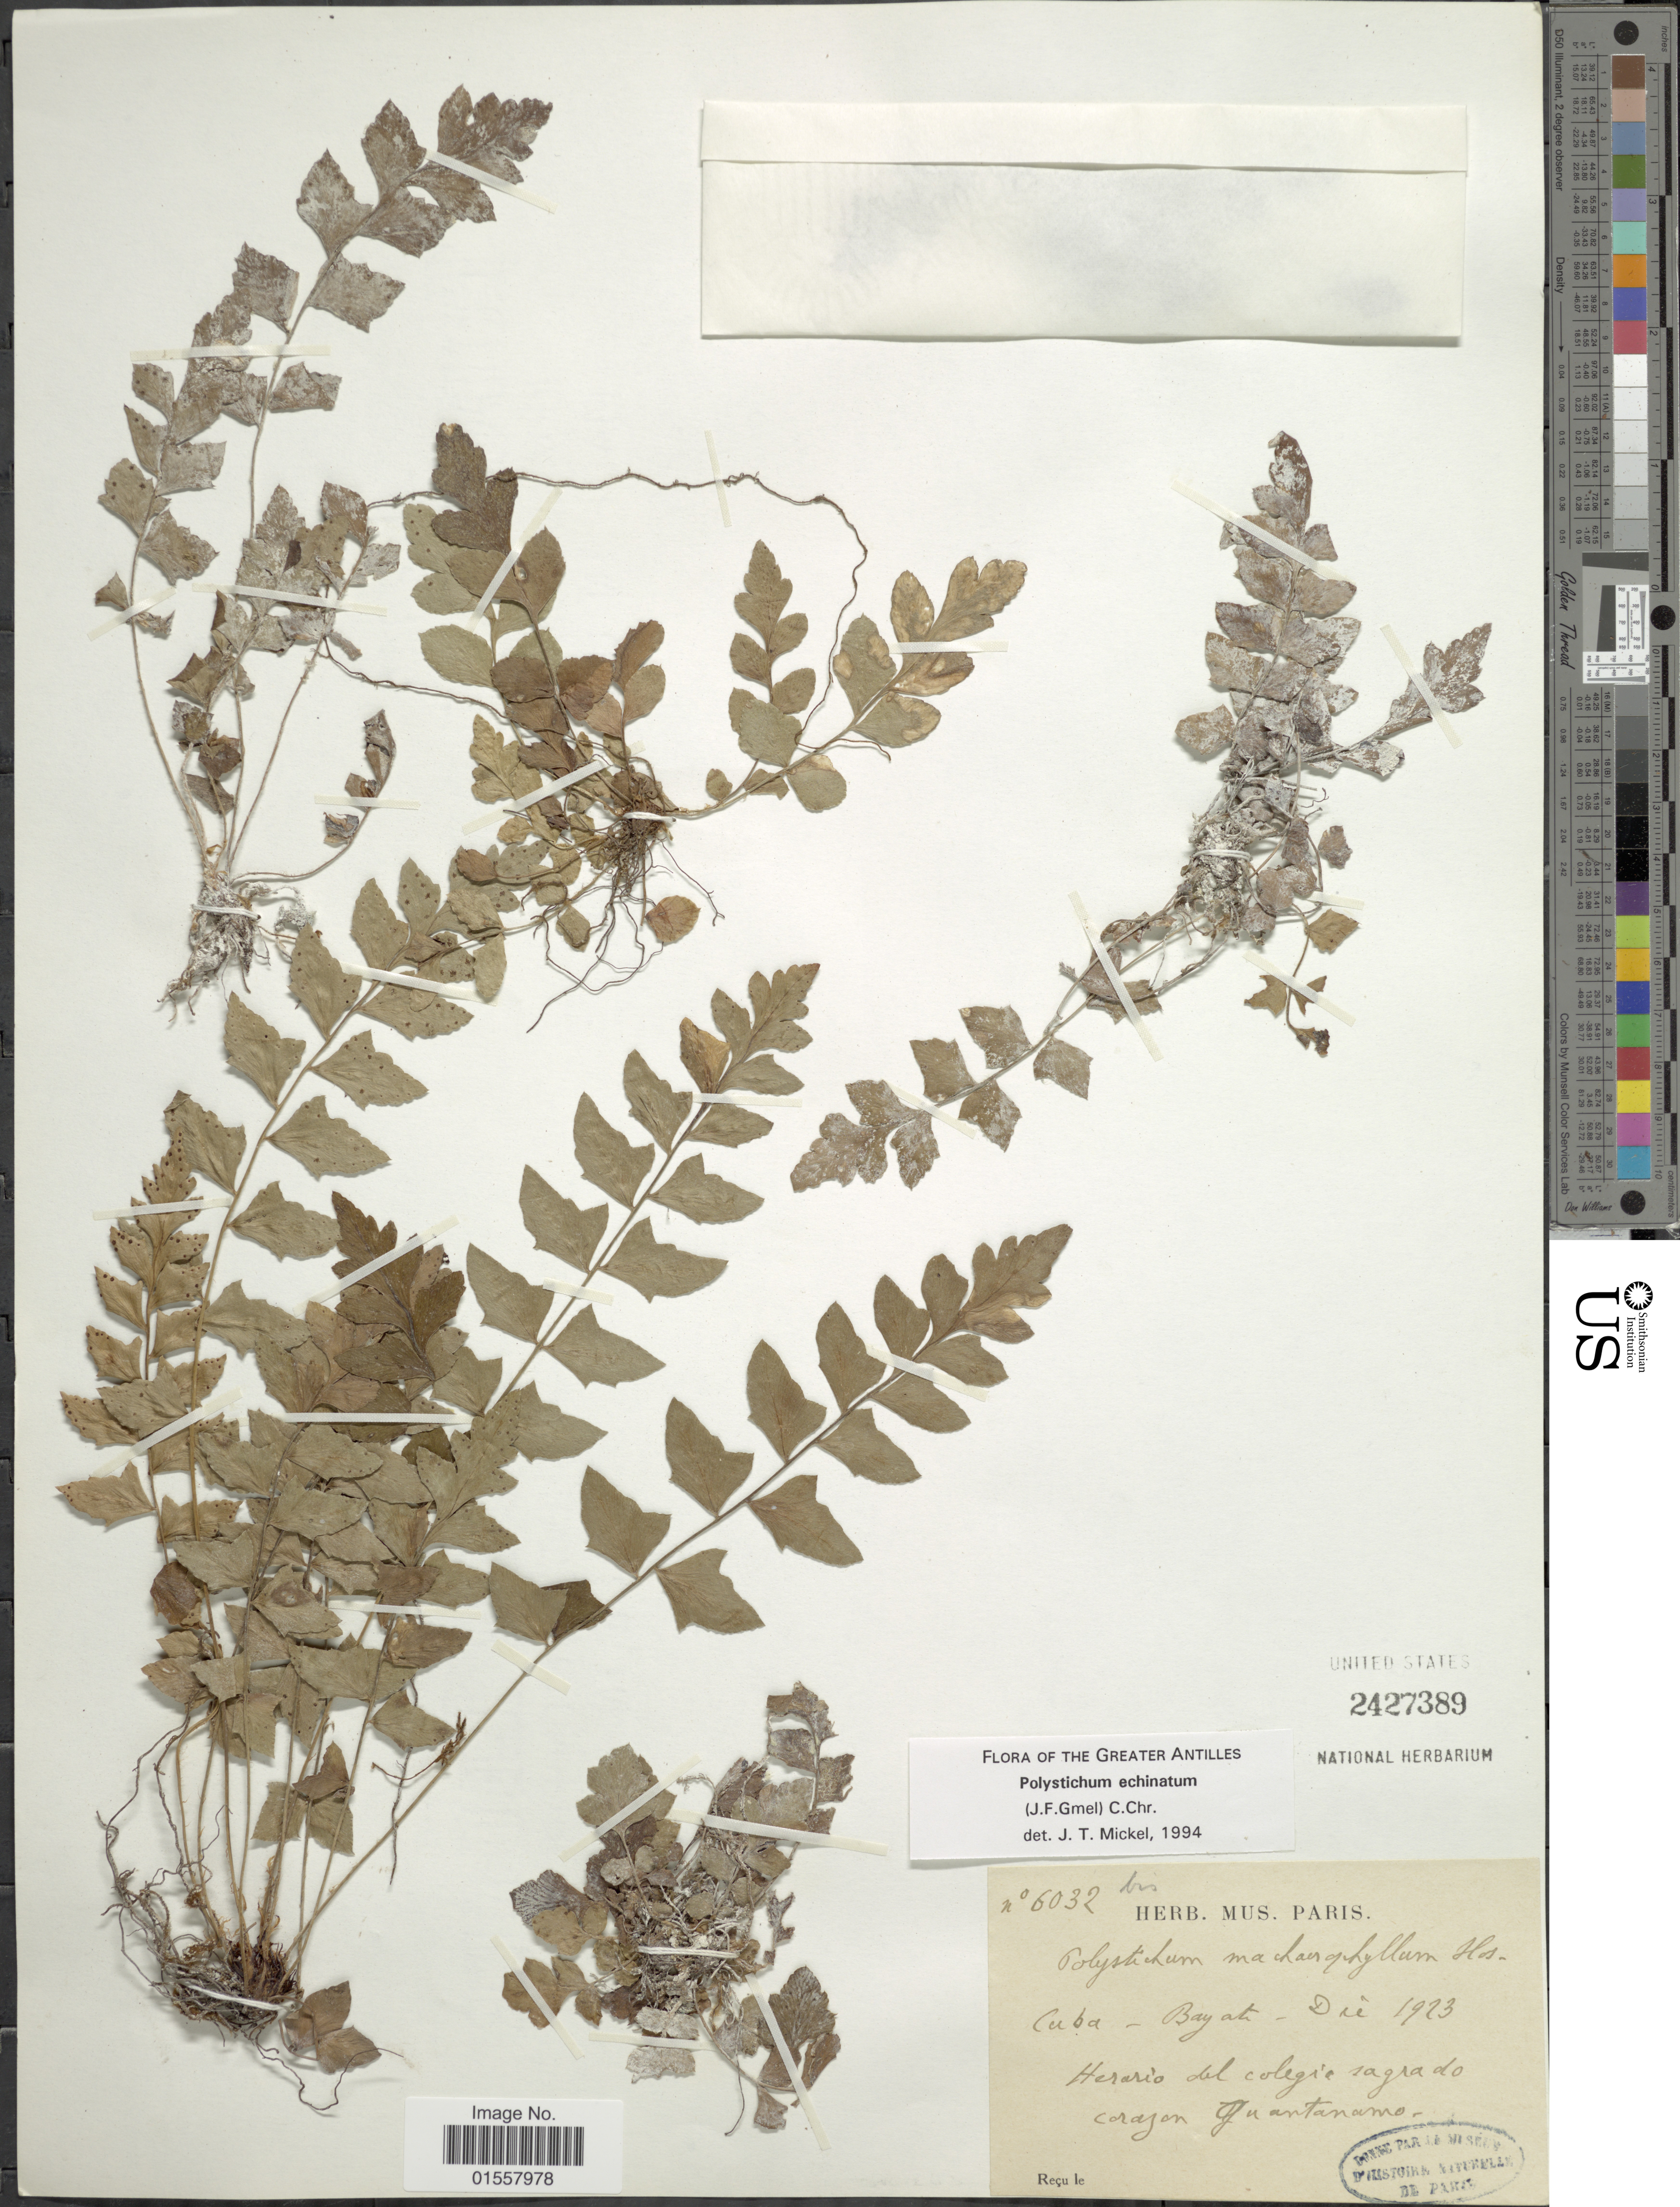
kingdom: Plantae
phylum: Tracheophyta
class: Polypodiopsida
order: Polypodiales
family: Dryopteridaceae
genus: Polystichum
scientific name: Polystichum echinatum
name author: (J.F. Gmel.) C. Chr.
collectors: ex herb. Mus. Paris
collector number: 6032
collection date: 1923-12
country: Cuba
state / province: Guantánamo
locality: Cuba, Bayate, Herario del colegio sagrado corazon Guantanamo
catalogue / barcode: US 2427389